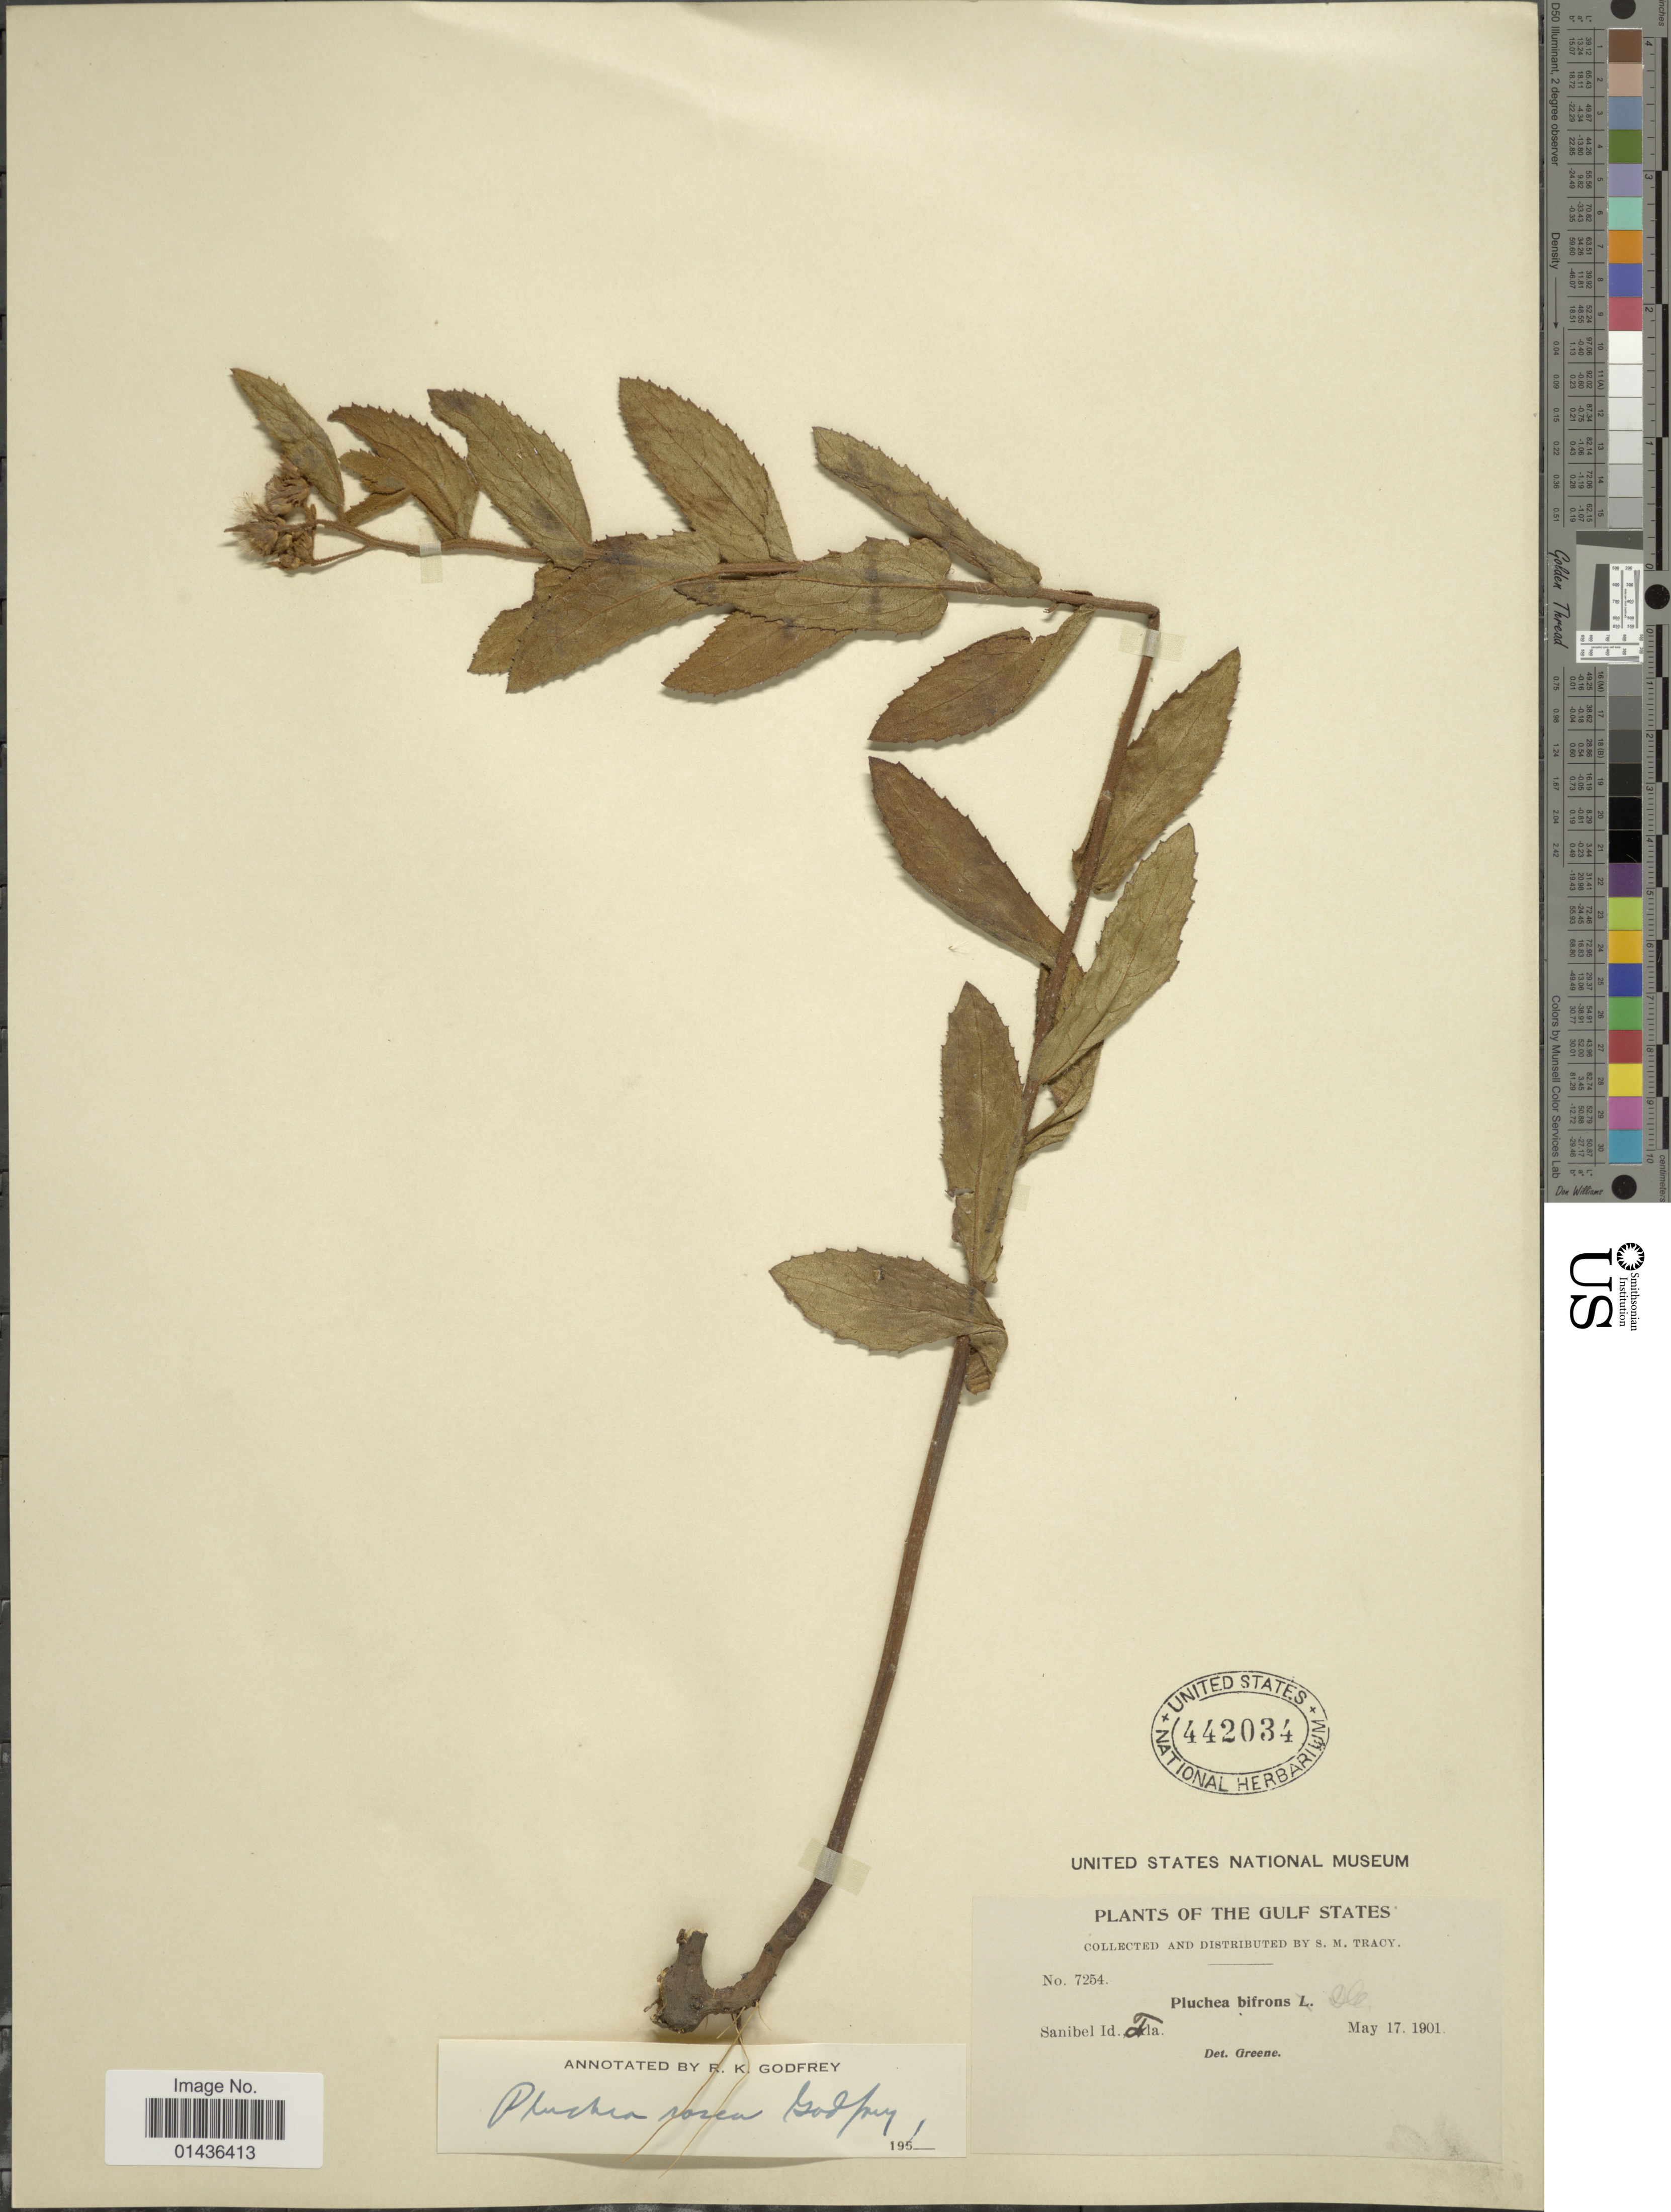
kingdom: Plantae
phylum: Tracheophyta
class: Magnoliopsida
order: Asterales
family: Asteraceae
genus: Pluchea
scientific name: Pluchea rosea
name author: R.K. Godfrey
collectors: S. M. Tracy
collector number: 7254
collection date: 1901-05-17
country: United States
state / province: Florida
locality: The Gulf States, Sanibel Id.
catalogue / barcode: US 442034